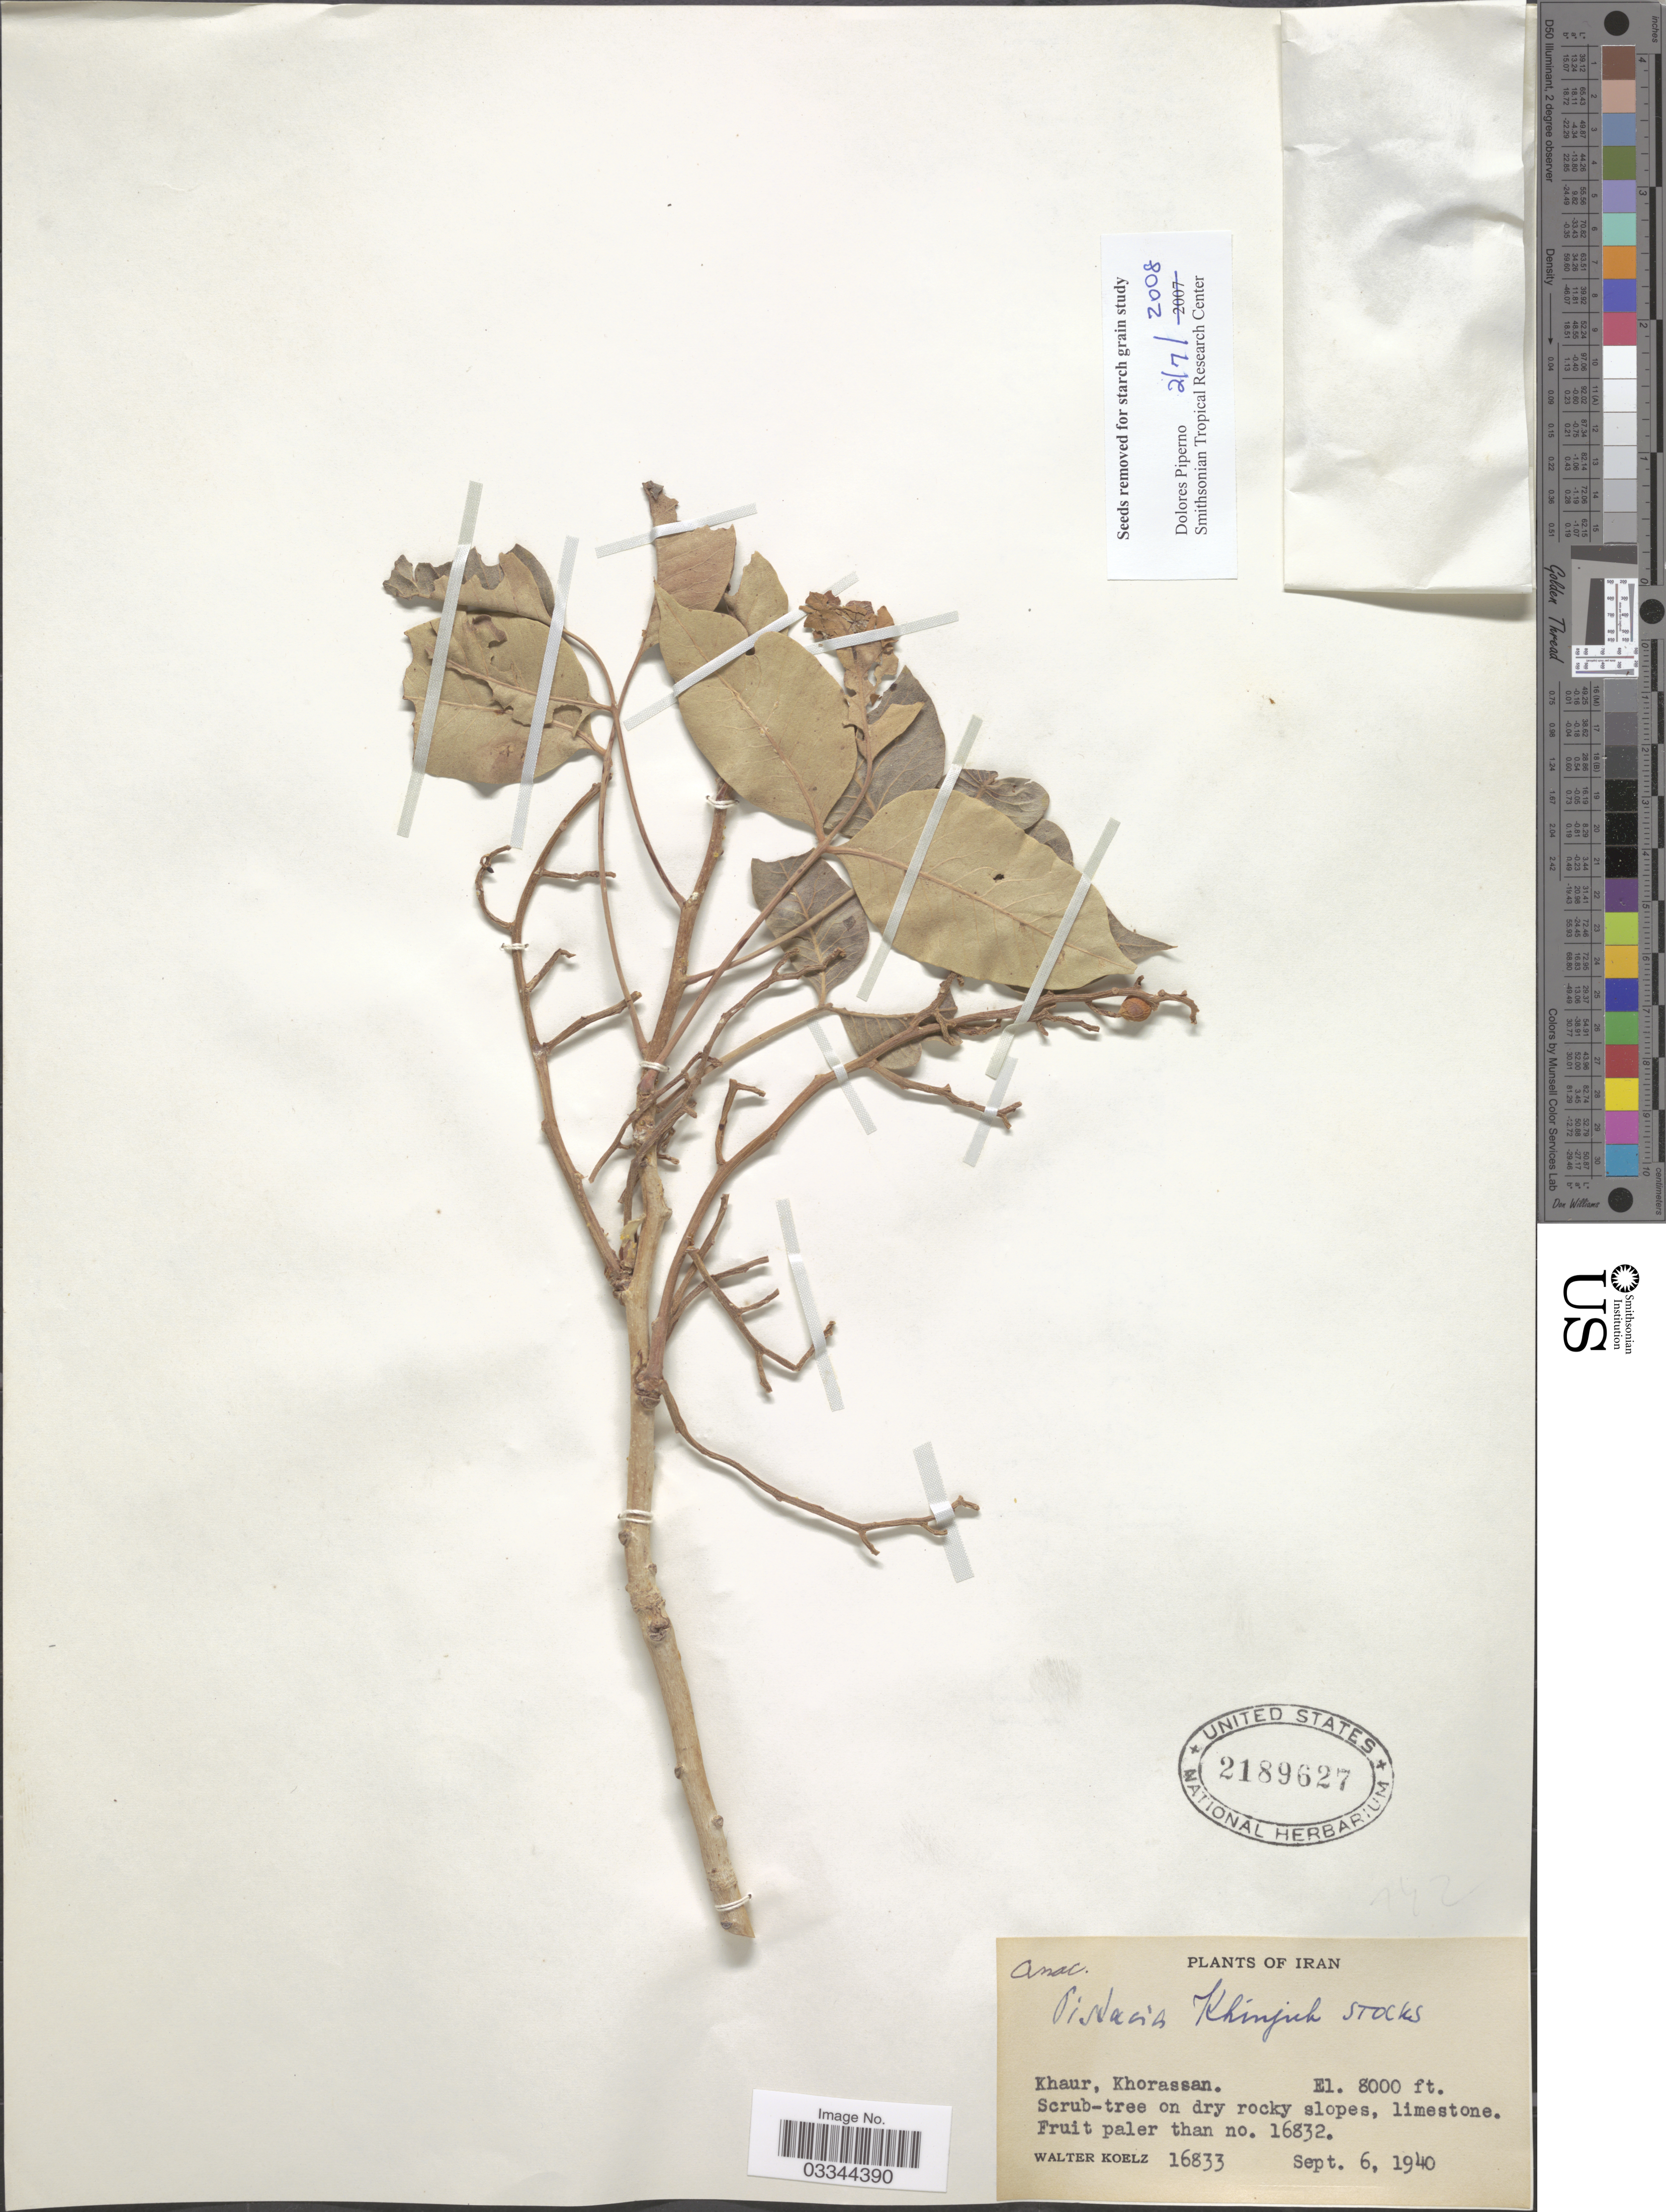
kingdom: Plantae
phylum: Tracheophyta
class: Magnoliopsida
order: Sapindales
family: Anacardiaceae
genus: Pistacia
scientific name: Pistacia khinjuk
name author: Stocks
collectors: W. N. Koelz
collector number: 16833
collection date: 1940-09-06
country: Iran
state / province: Khorasan [obsolete]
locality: Khaur, Khorassan.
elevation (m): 2438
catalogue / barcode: US 2189627